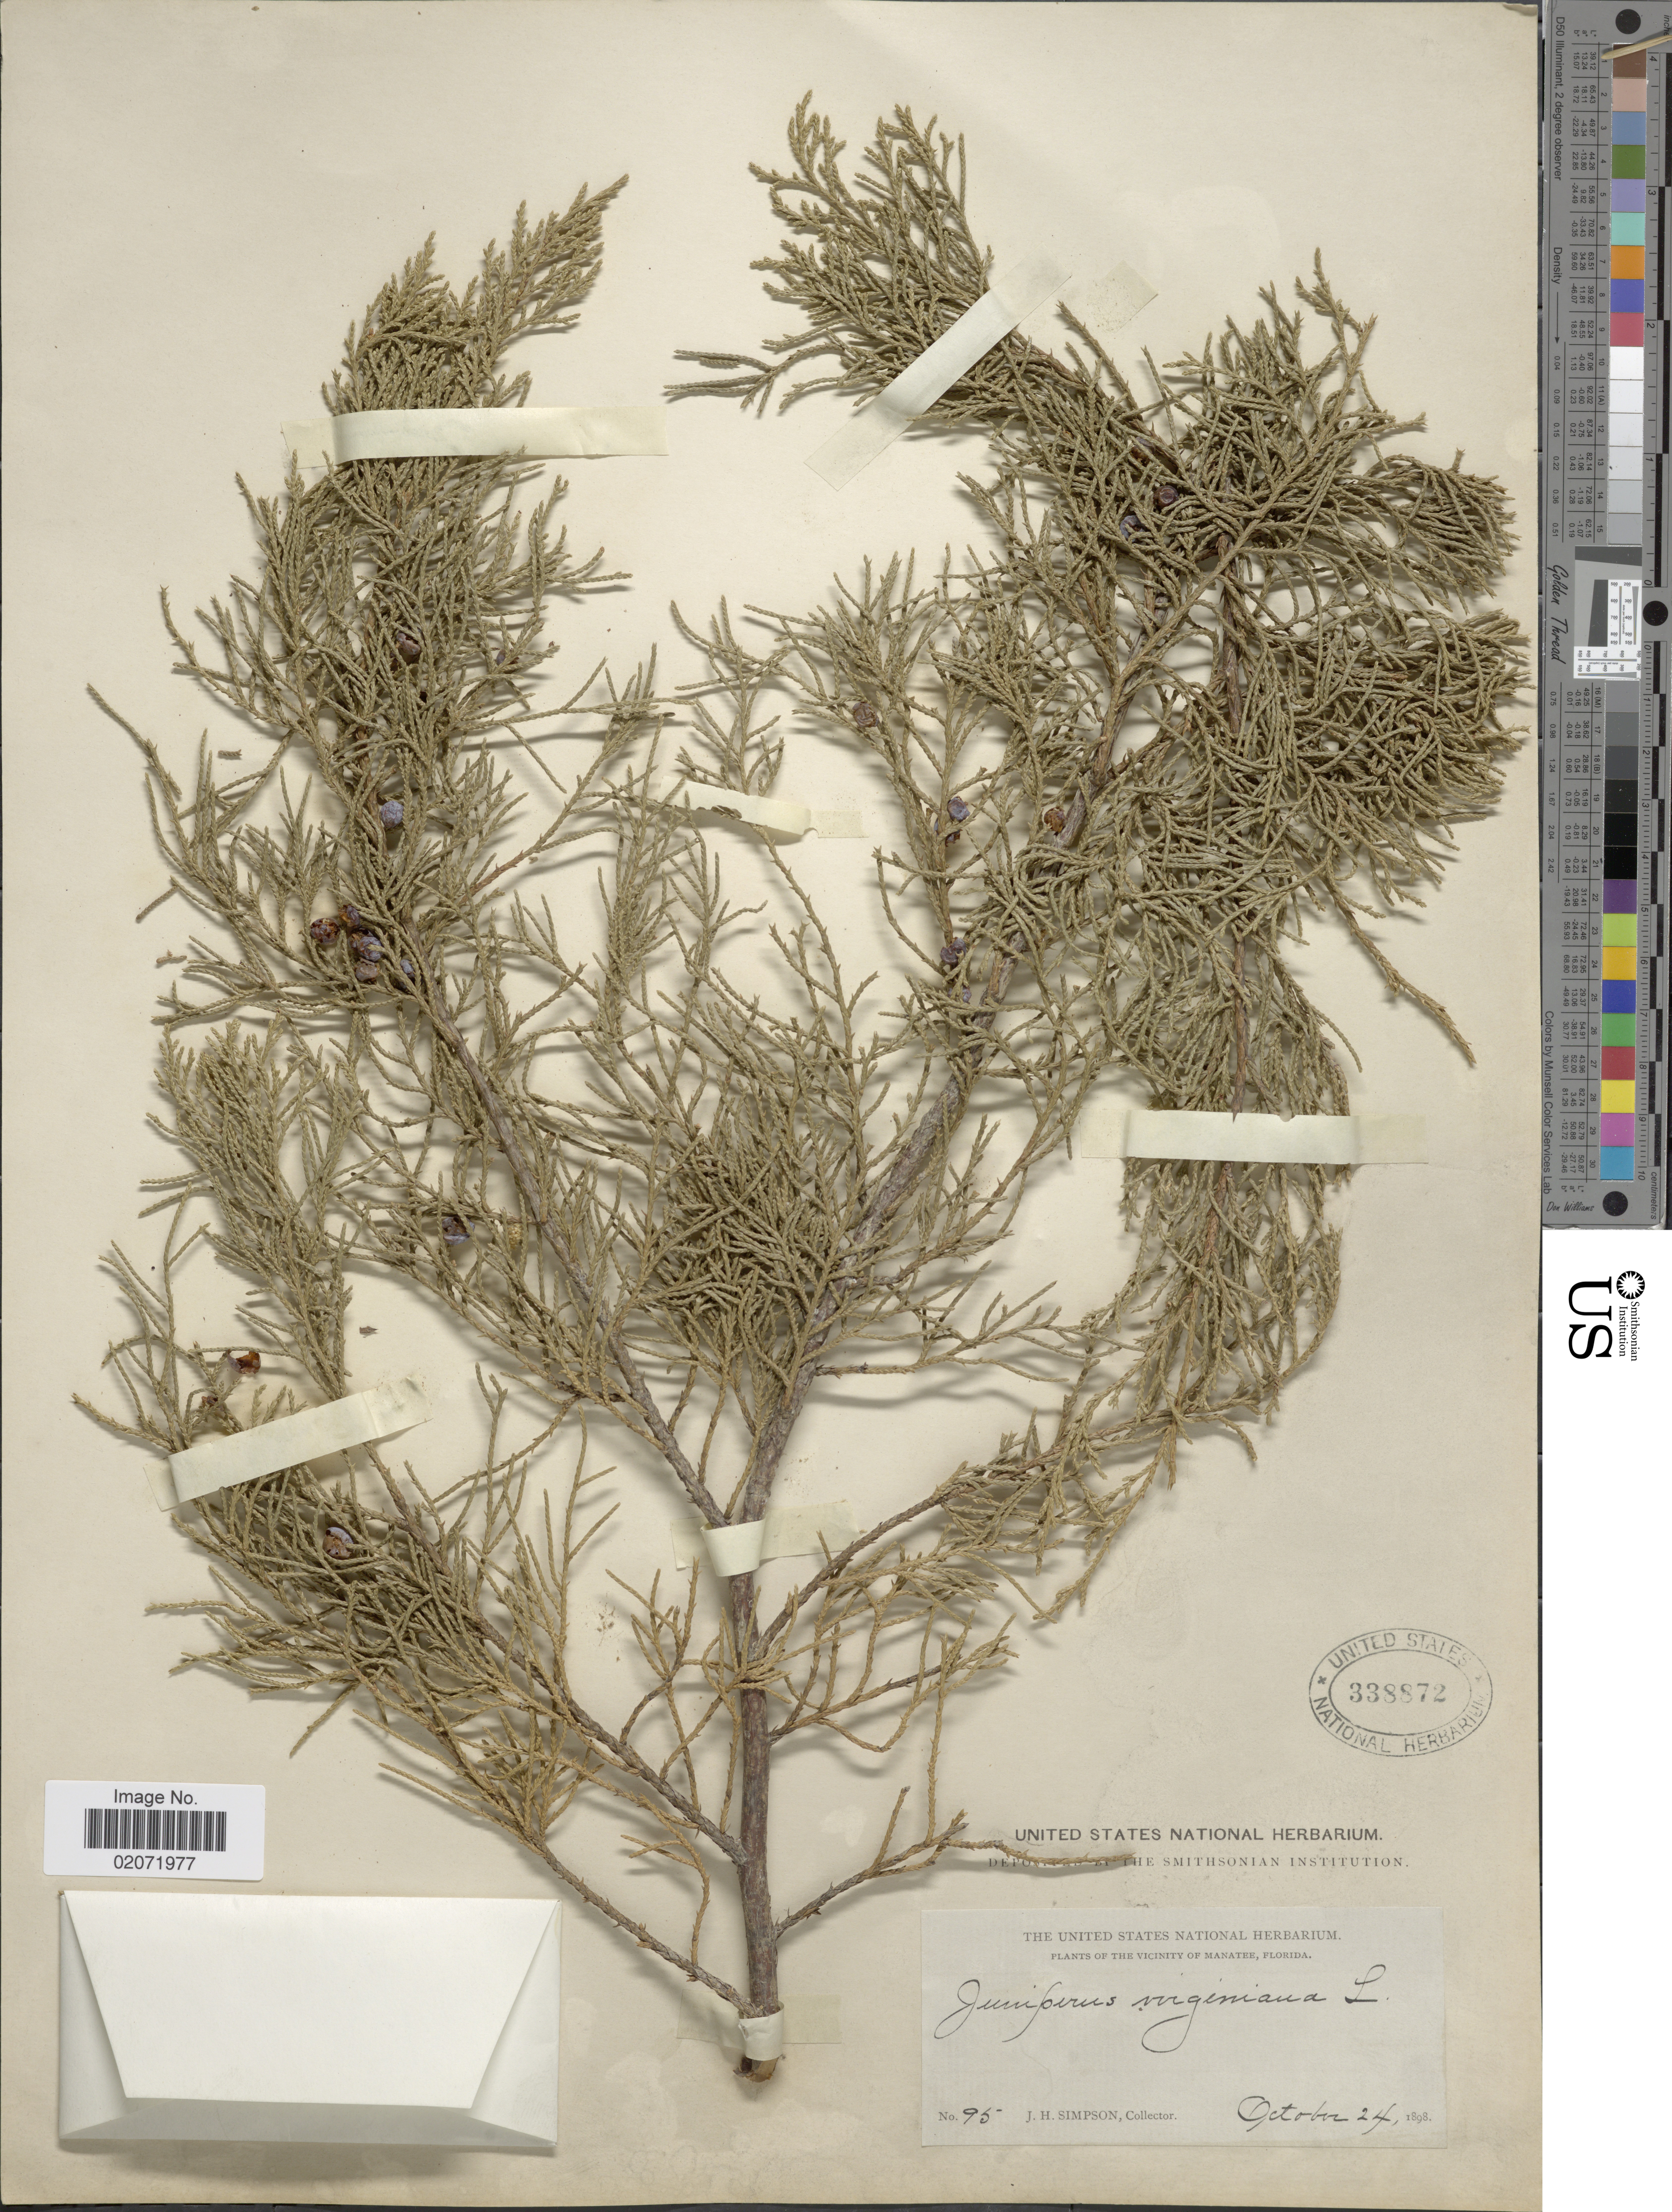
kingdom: Plantae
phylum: Tracheophyta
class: Pinopsida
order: Pinales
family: Cupressaceae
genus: Juniperus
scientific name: Juniperus virginiana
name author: L.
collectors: J. H. Simpson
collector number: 95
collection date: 1898-10-24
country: United States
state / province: Florida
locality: The vicinity of Manatee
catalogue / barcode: US 338872